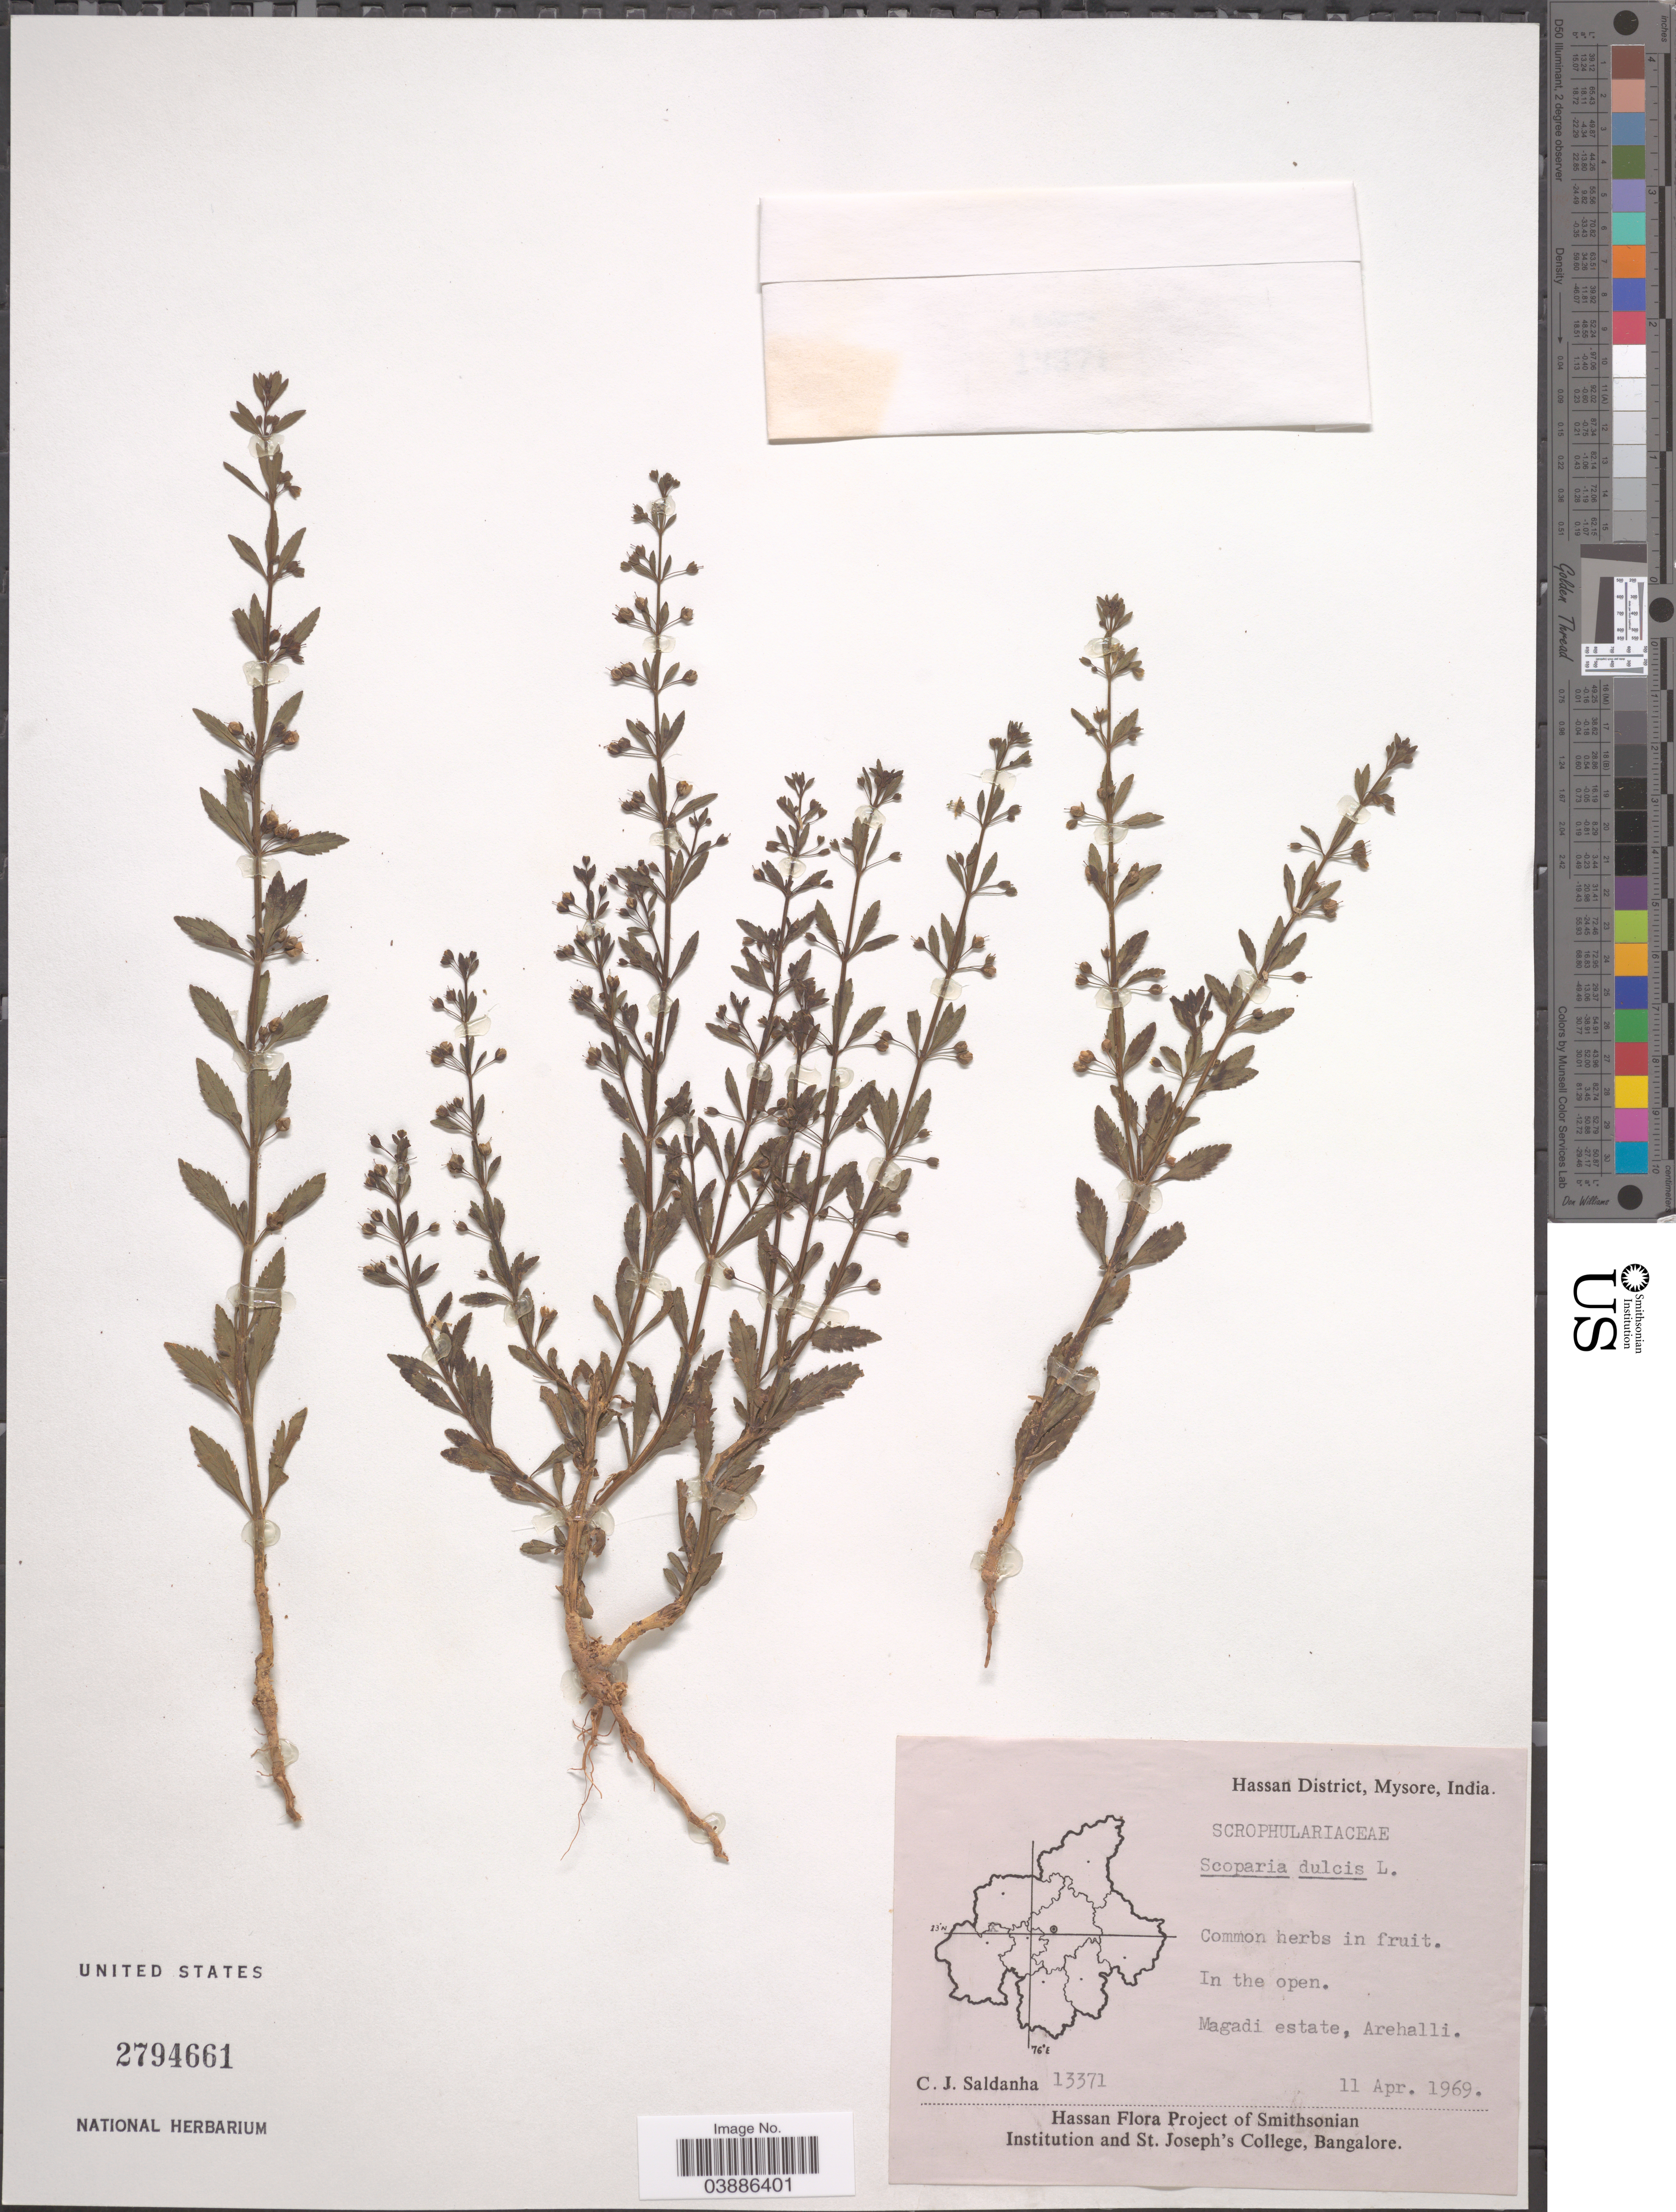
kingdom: Plantae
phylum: Tracheophyta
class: Magnoliopsida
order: Lamiales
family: Plantaginaceae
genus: Scoparia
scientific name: Scoparia dulcis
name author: L.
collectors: C. J. Saldanha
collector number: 13371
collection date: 1969-04-11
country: India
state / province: Karnataka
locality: Hassan District, Mysore. Magadi estate, Arehalli.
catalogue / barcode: US 2794661